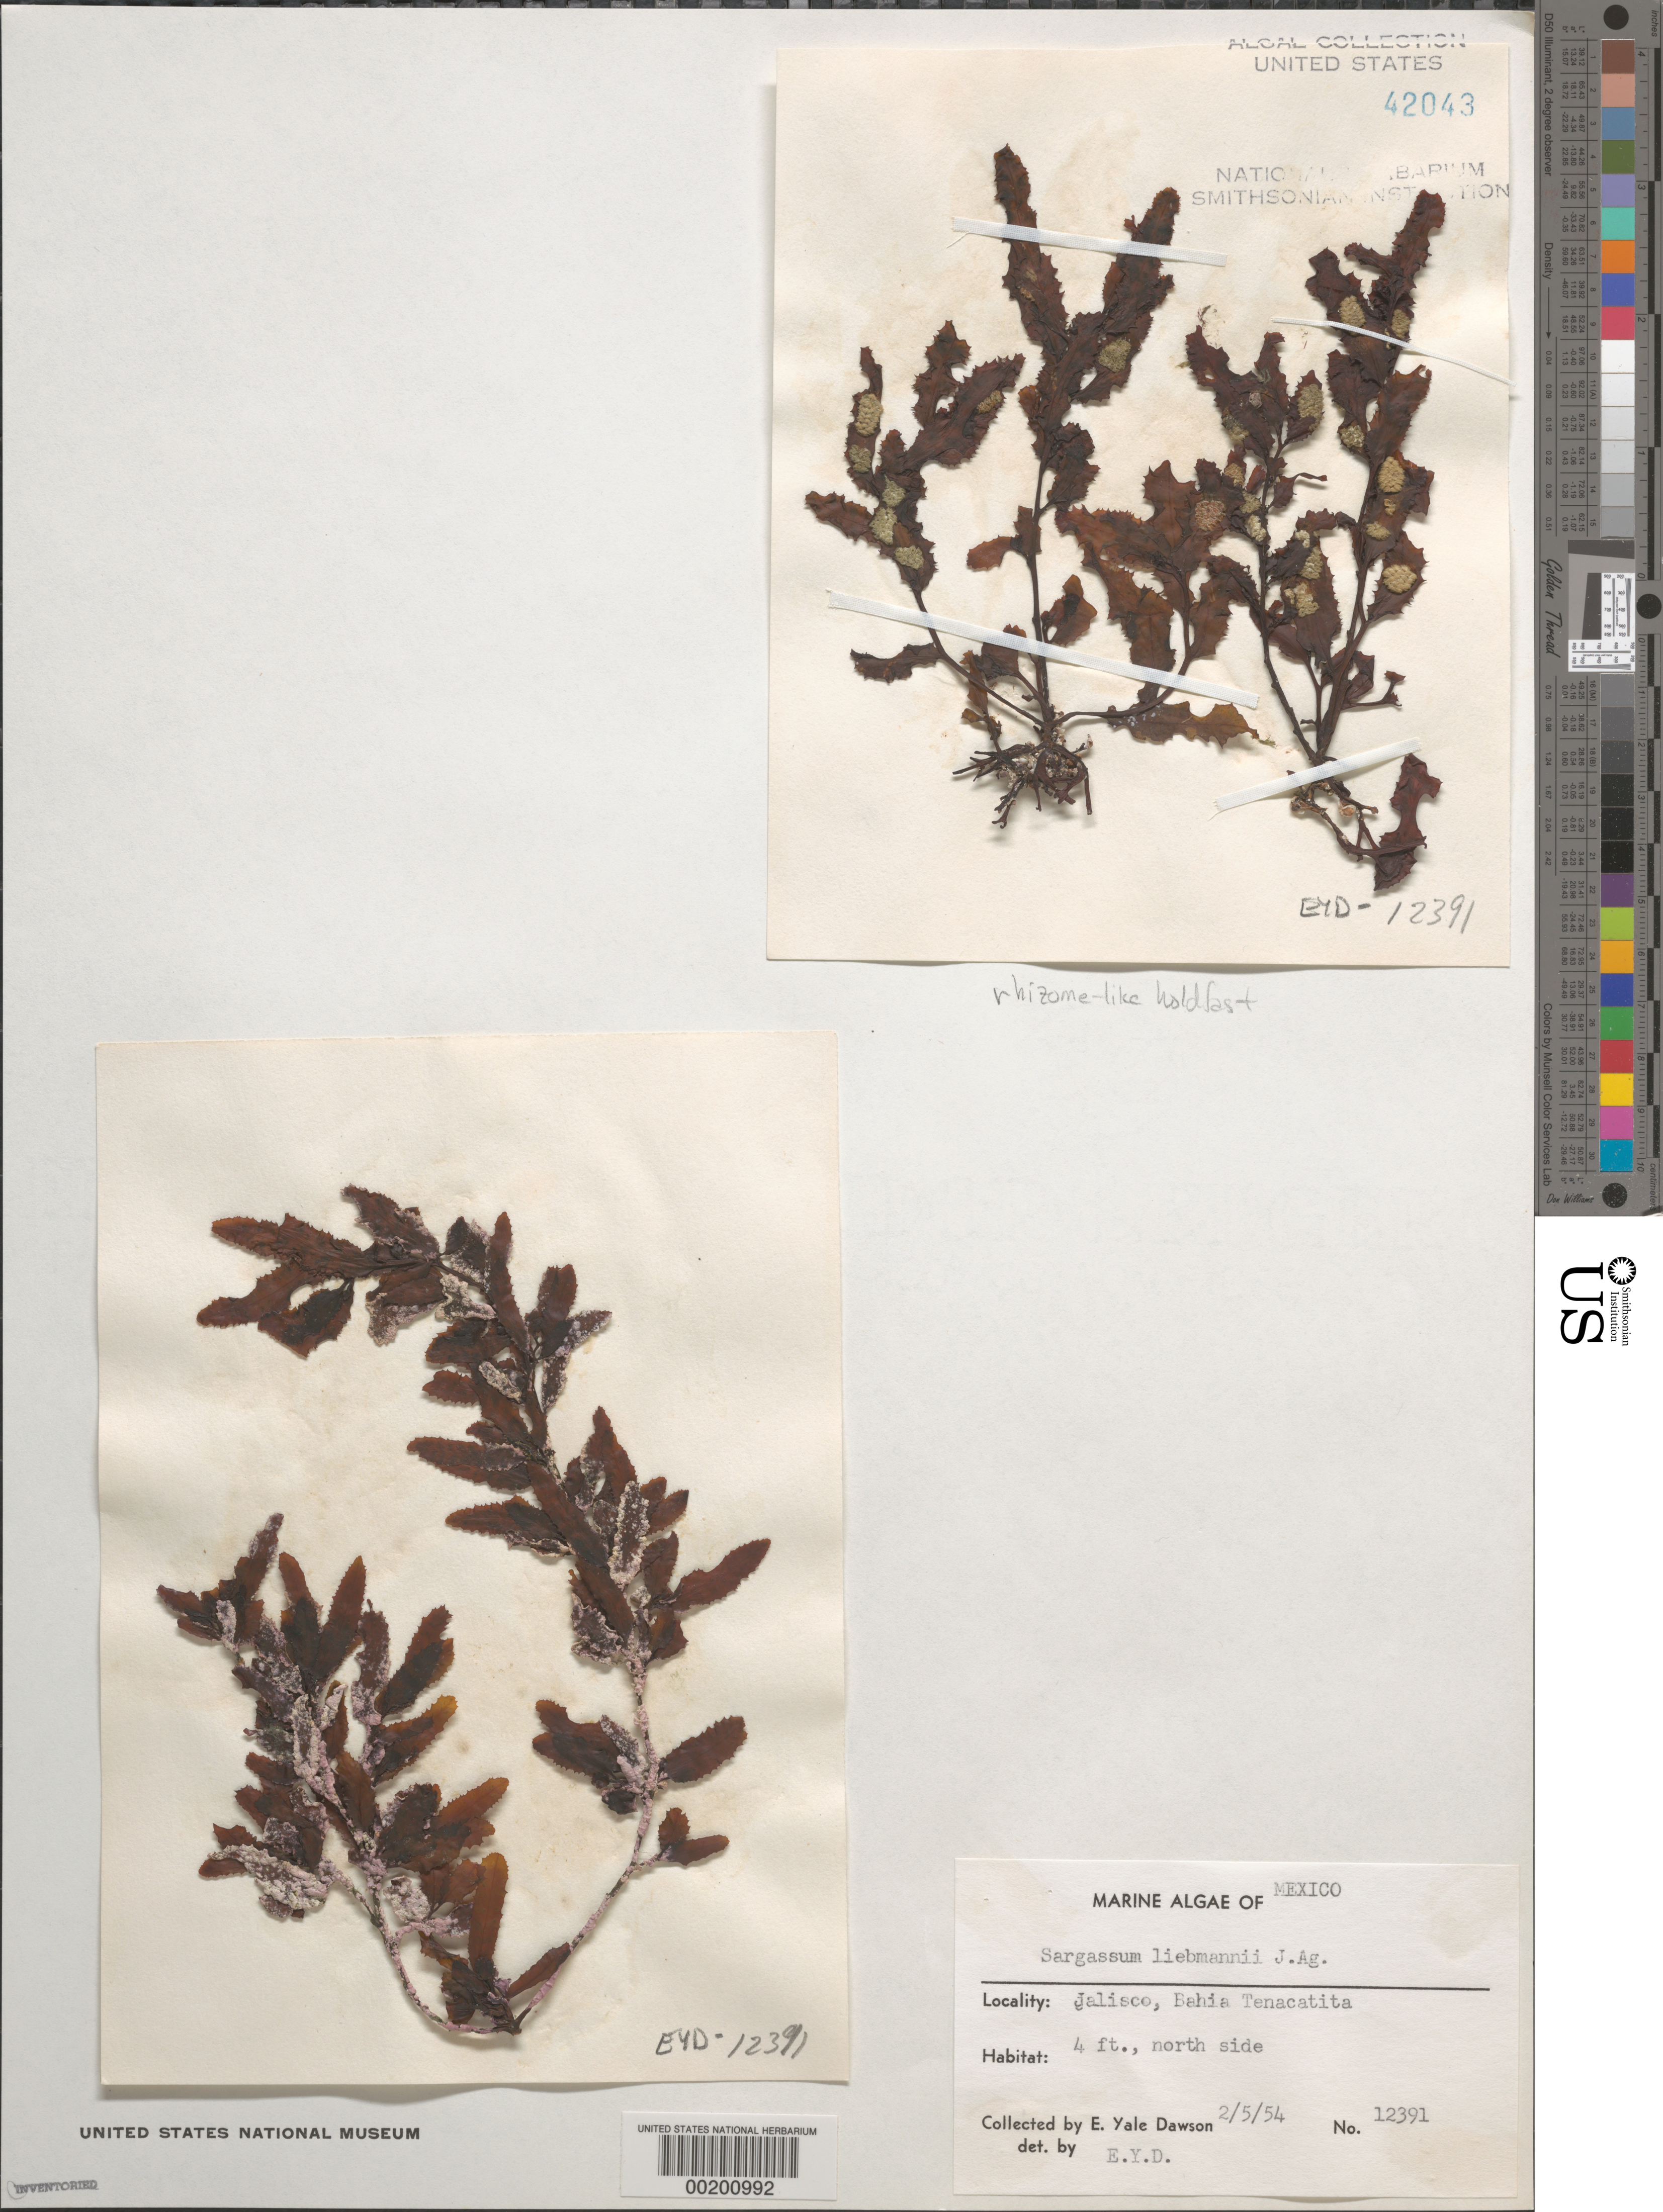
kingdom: Chromista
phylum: Ochrophyta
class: Phaeophyceae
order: Fucales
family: Sargassaceae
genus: Sargassum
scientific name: Sargassum liebmannii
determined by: Dawson, E. Y.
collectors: E. Y. Dawson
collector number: EYD 12391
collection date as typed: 05 Feb 1954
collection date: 1954-02-05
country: Mexico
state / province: Jalisco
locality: Bahia Tenacatita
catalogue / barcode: US 42043